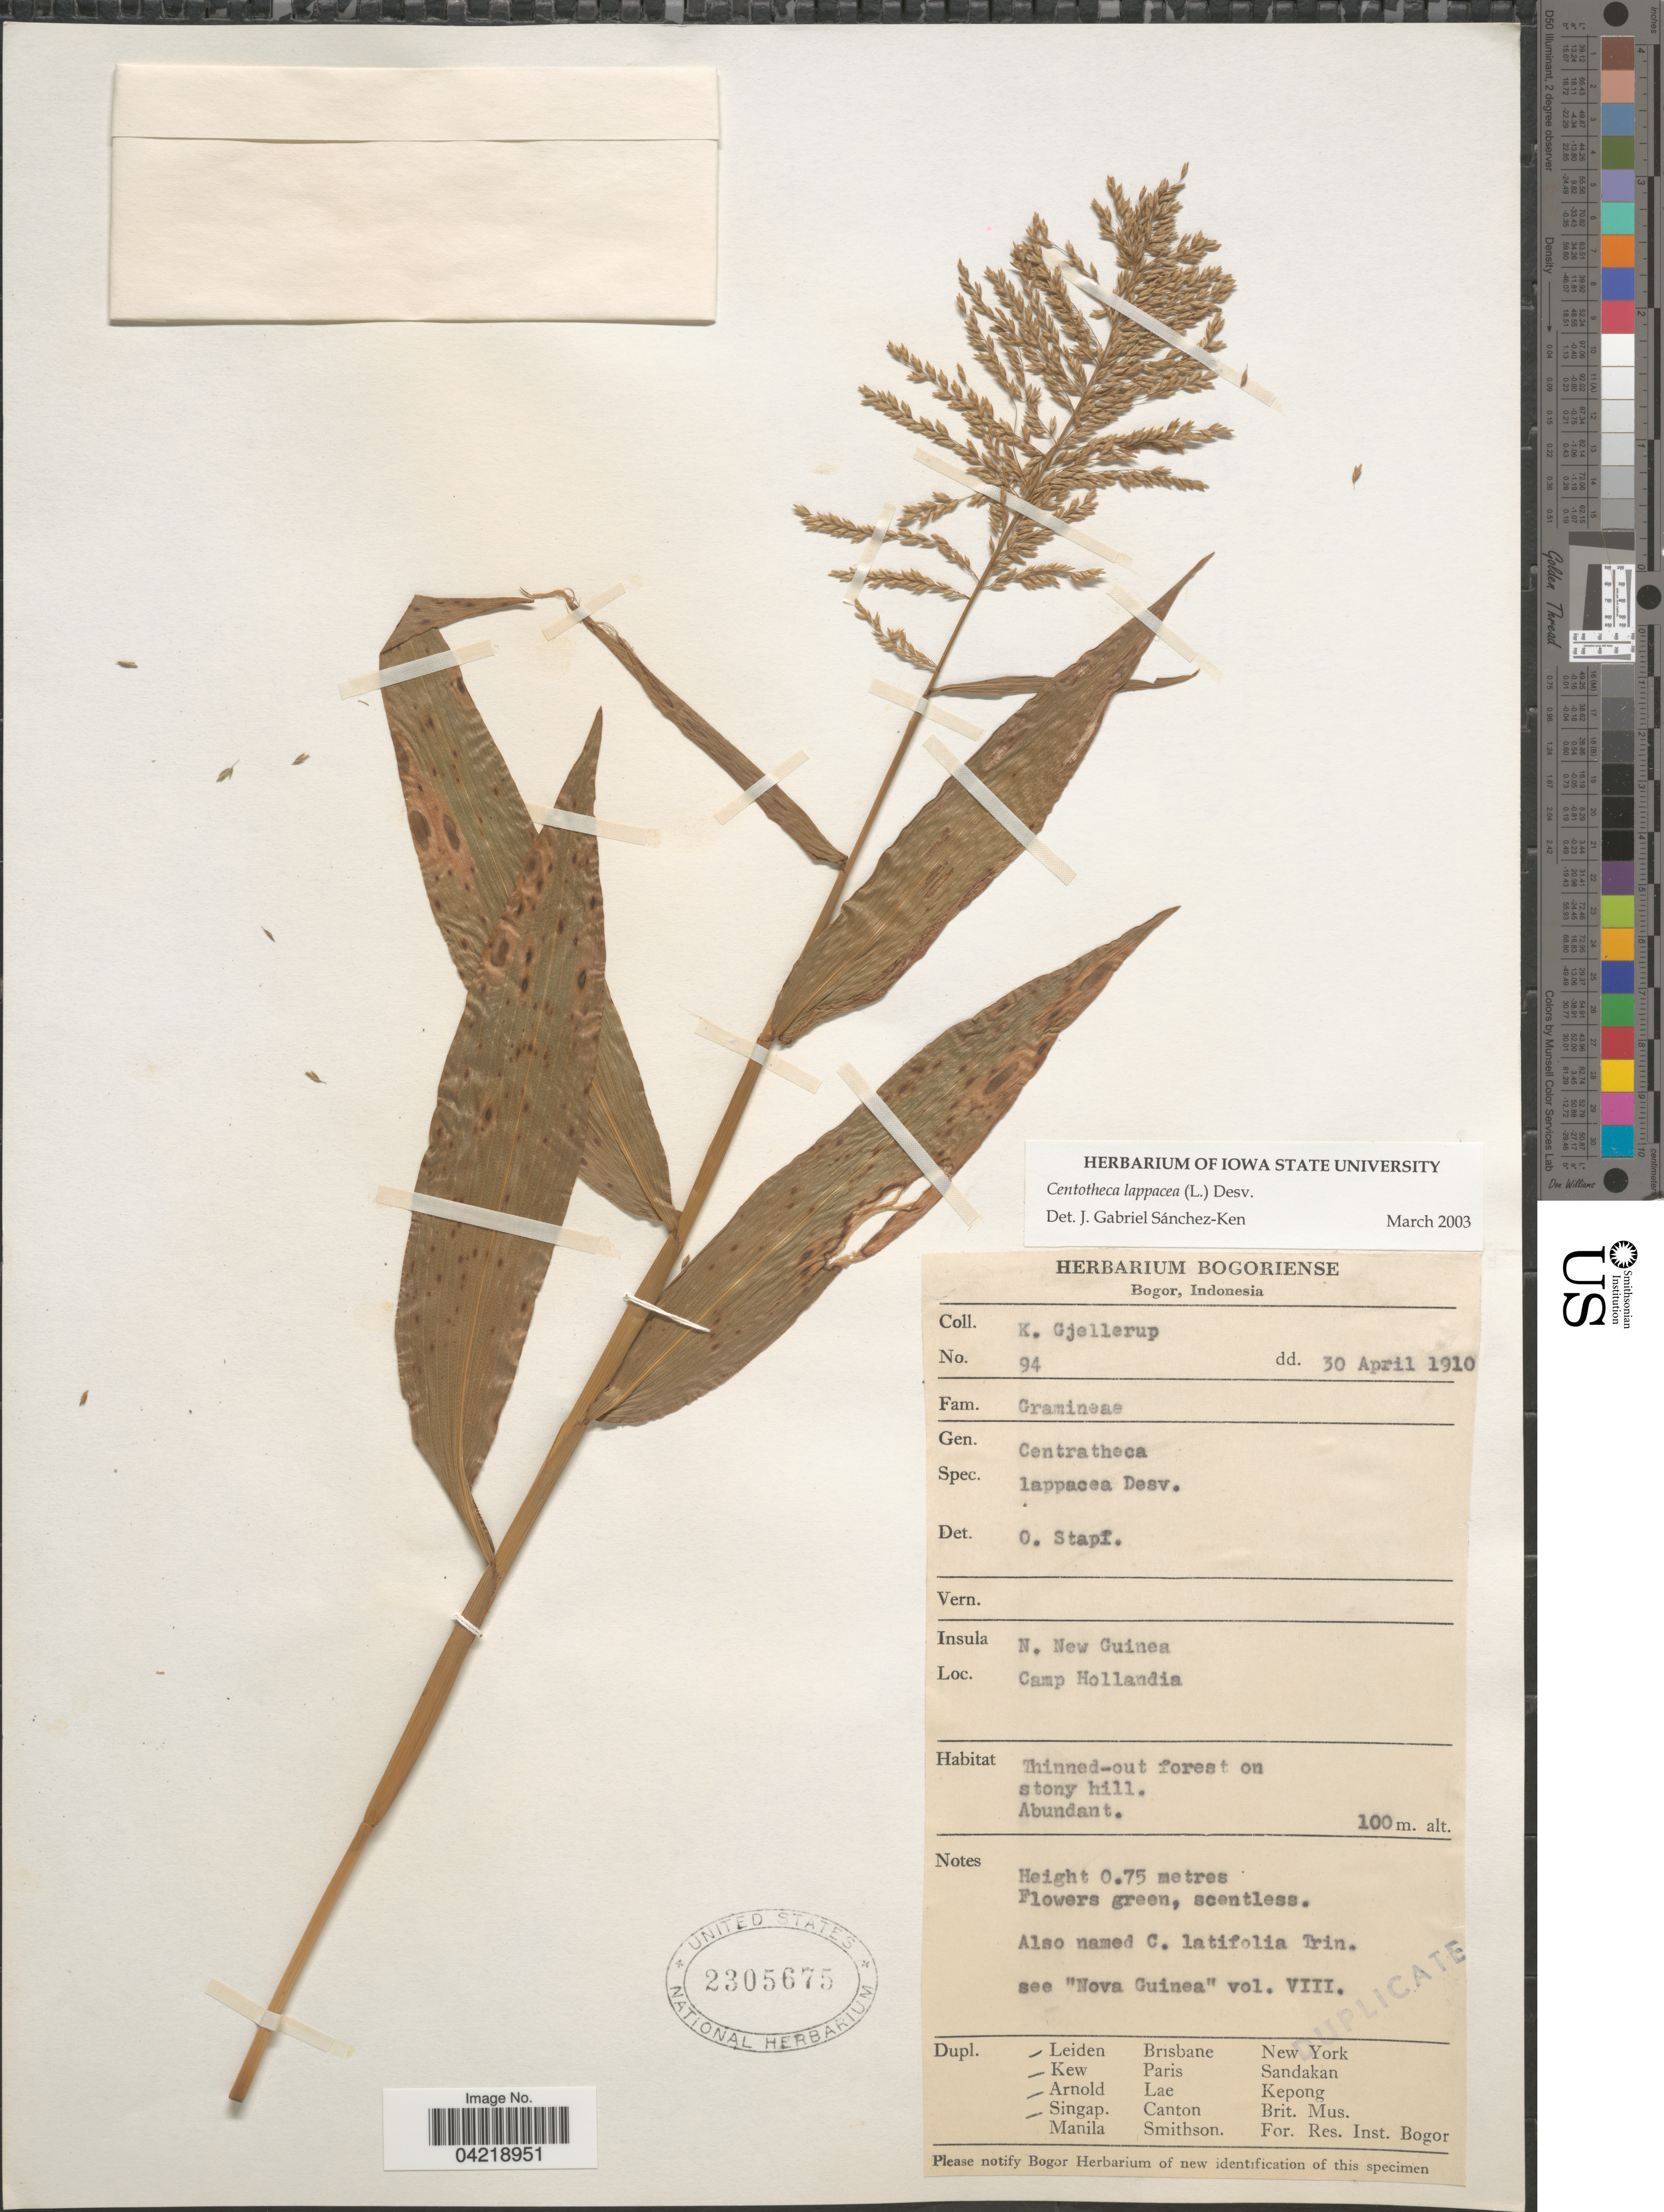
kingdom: Plantae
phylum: Tracheophyta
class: Liliopsida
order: Poales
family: Poaceae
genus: Centotheca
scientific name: Centotheca lappacea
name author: (L.) Desv.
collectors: K. Gjellerup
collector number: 94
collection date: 1910-04-30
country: Indonesia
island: New Guinea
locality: Insula N. New Guinea. Camp Hollandia.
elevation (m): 100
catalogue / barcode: US 2305675